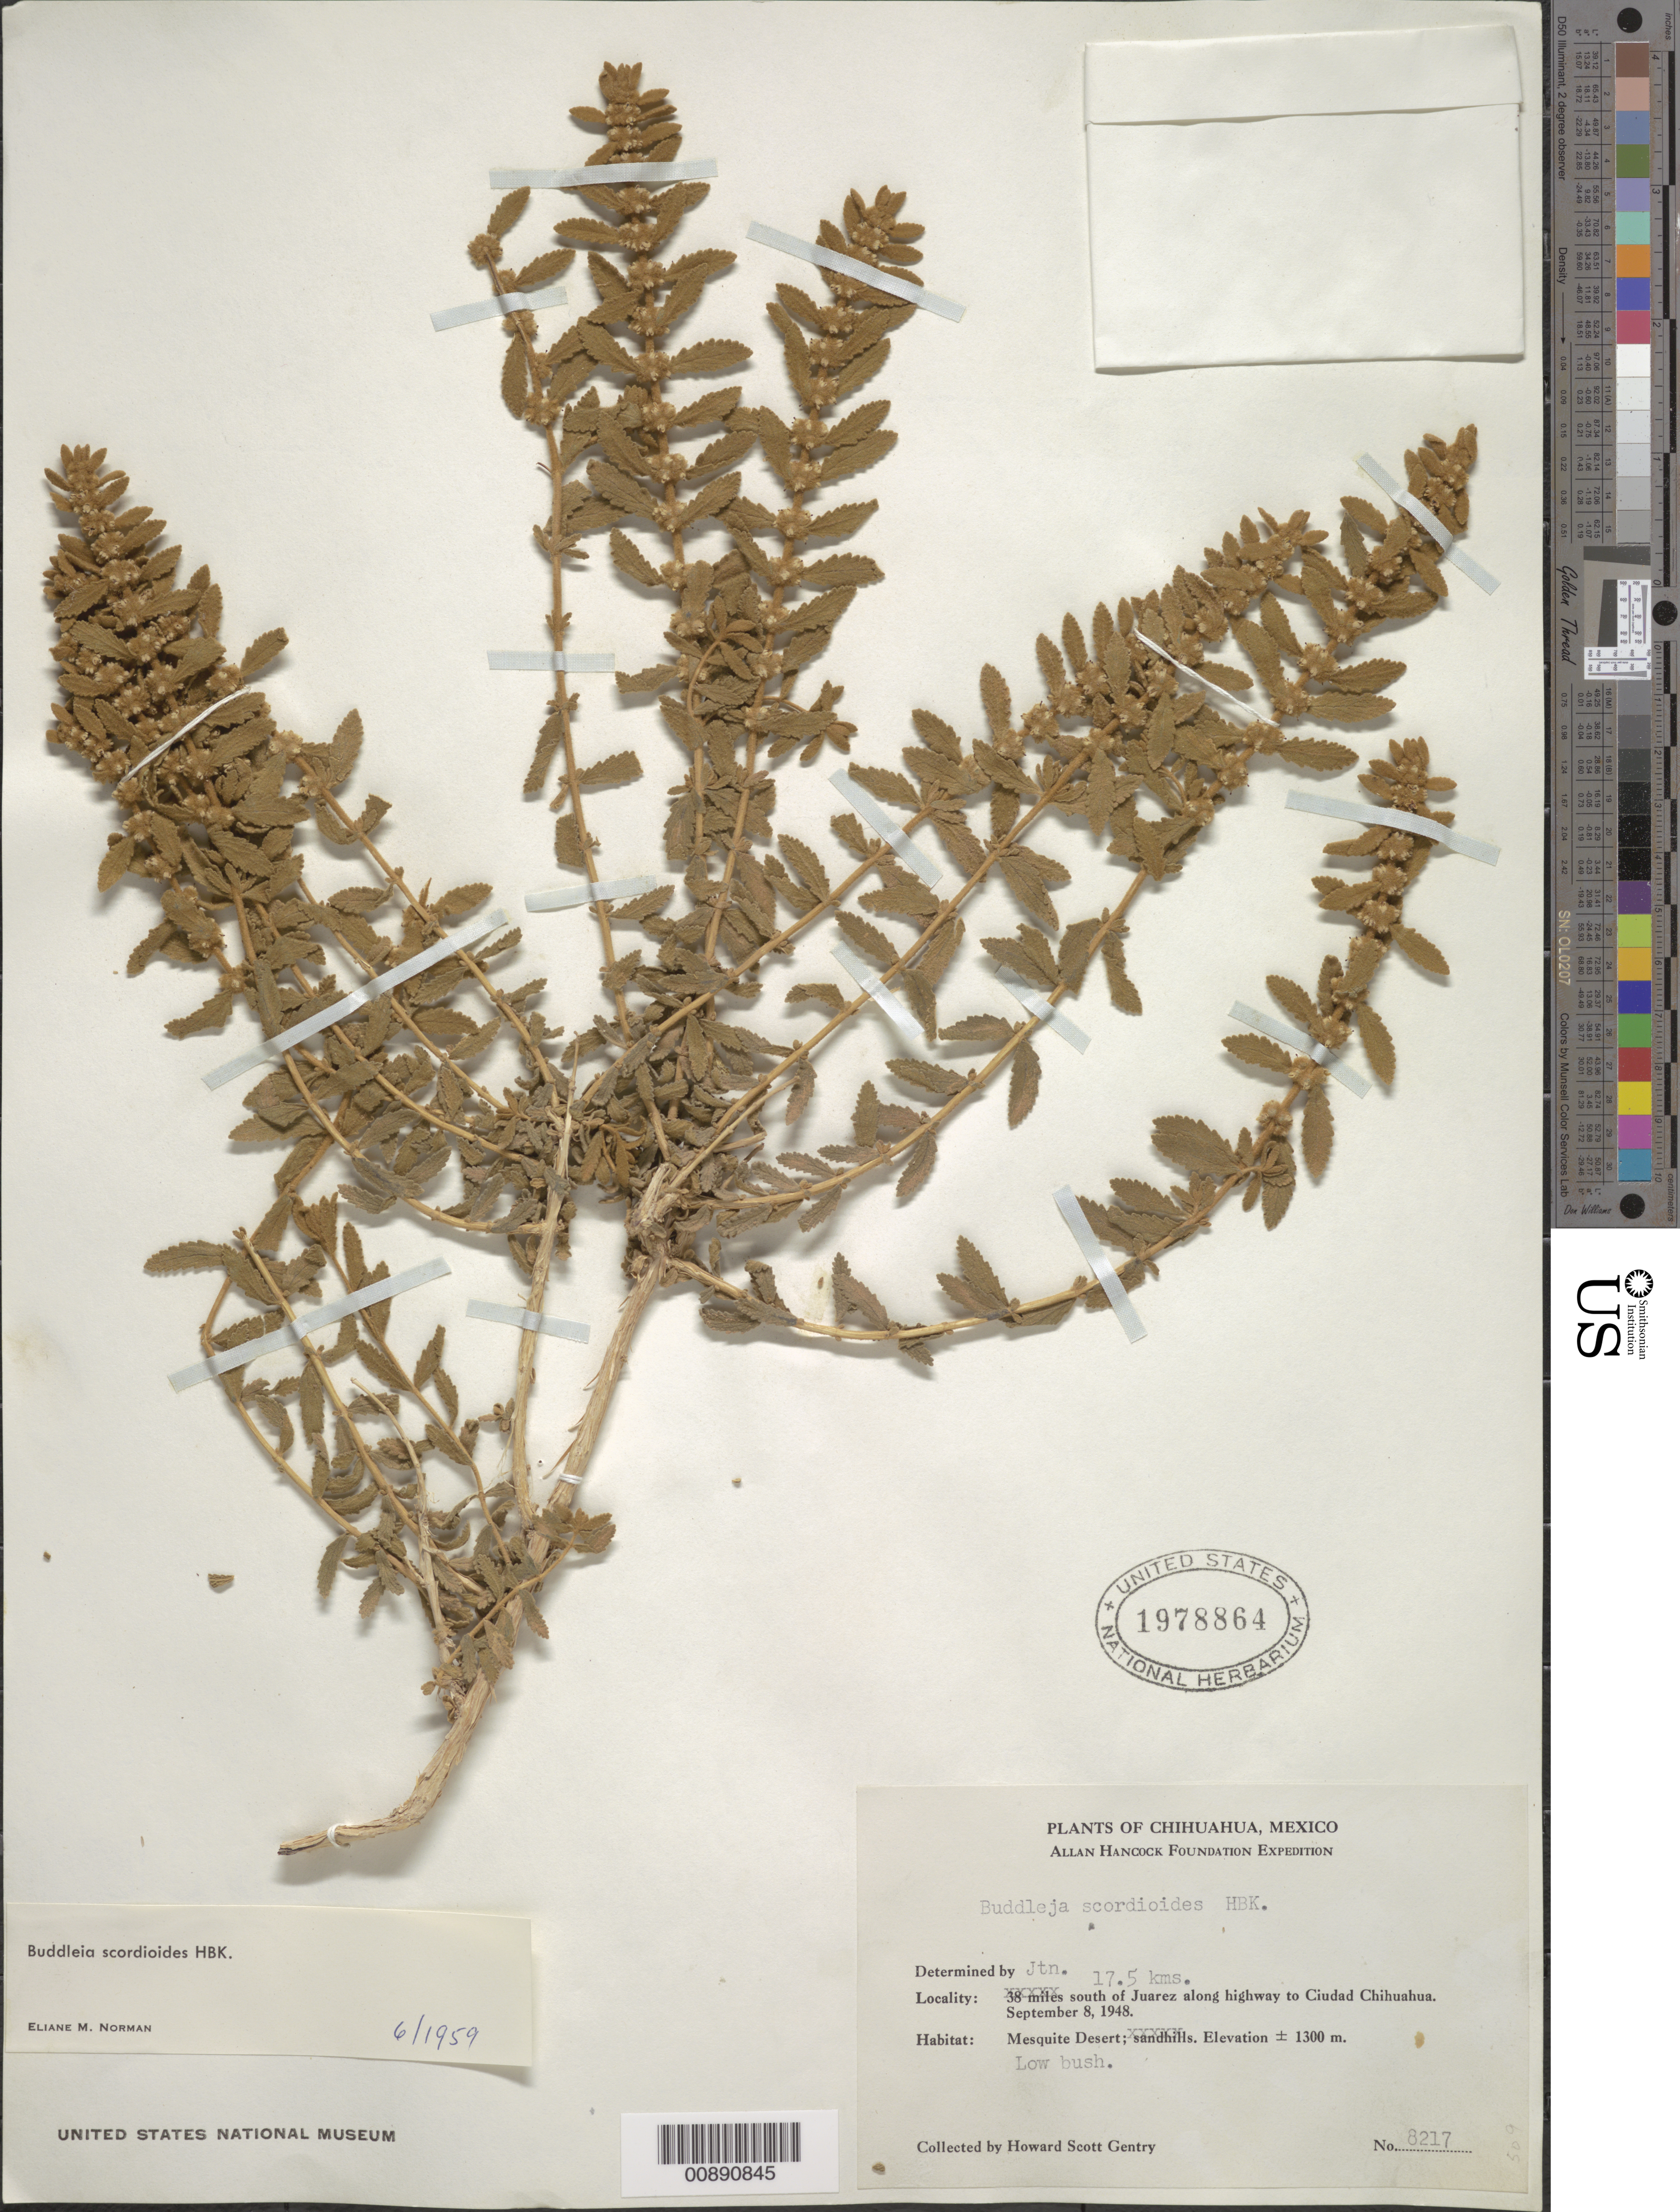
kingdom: Plantae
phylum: Tracheophyta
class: Magnoliopsida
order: Lamiales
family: Scrophulariaceae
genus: Buddleja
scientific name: Buddleja scordioides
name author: Kunth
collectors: H. S. Gentry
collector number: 8217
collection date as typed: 08 Sep 1948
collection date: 1948-09-08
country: Mexico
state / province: Chihuahua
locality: Jtn. 17.5 kms. South of Juárez along highway to Ciudad Chihuahua.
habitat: Mesquite Desert.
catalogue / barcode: US 1978864